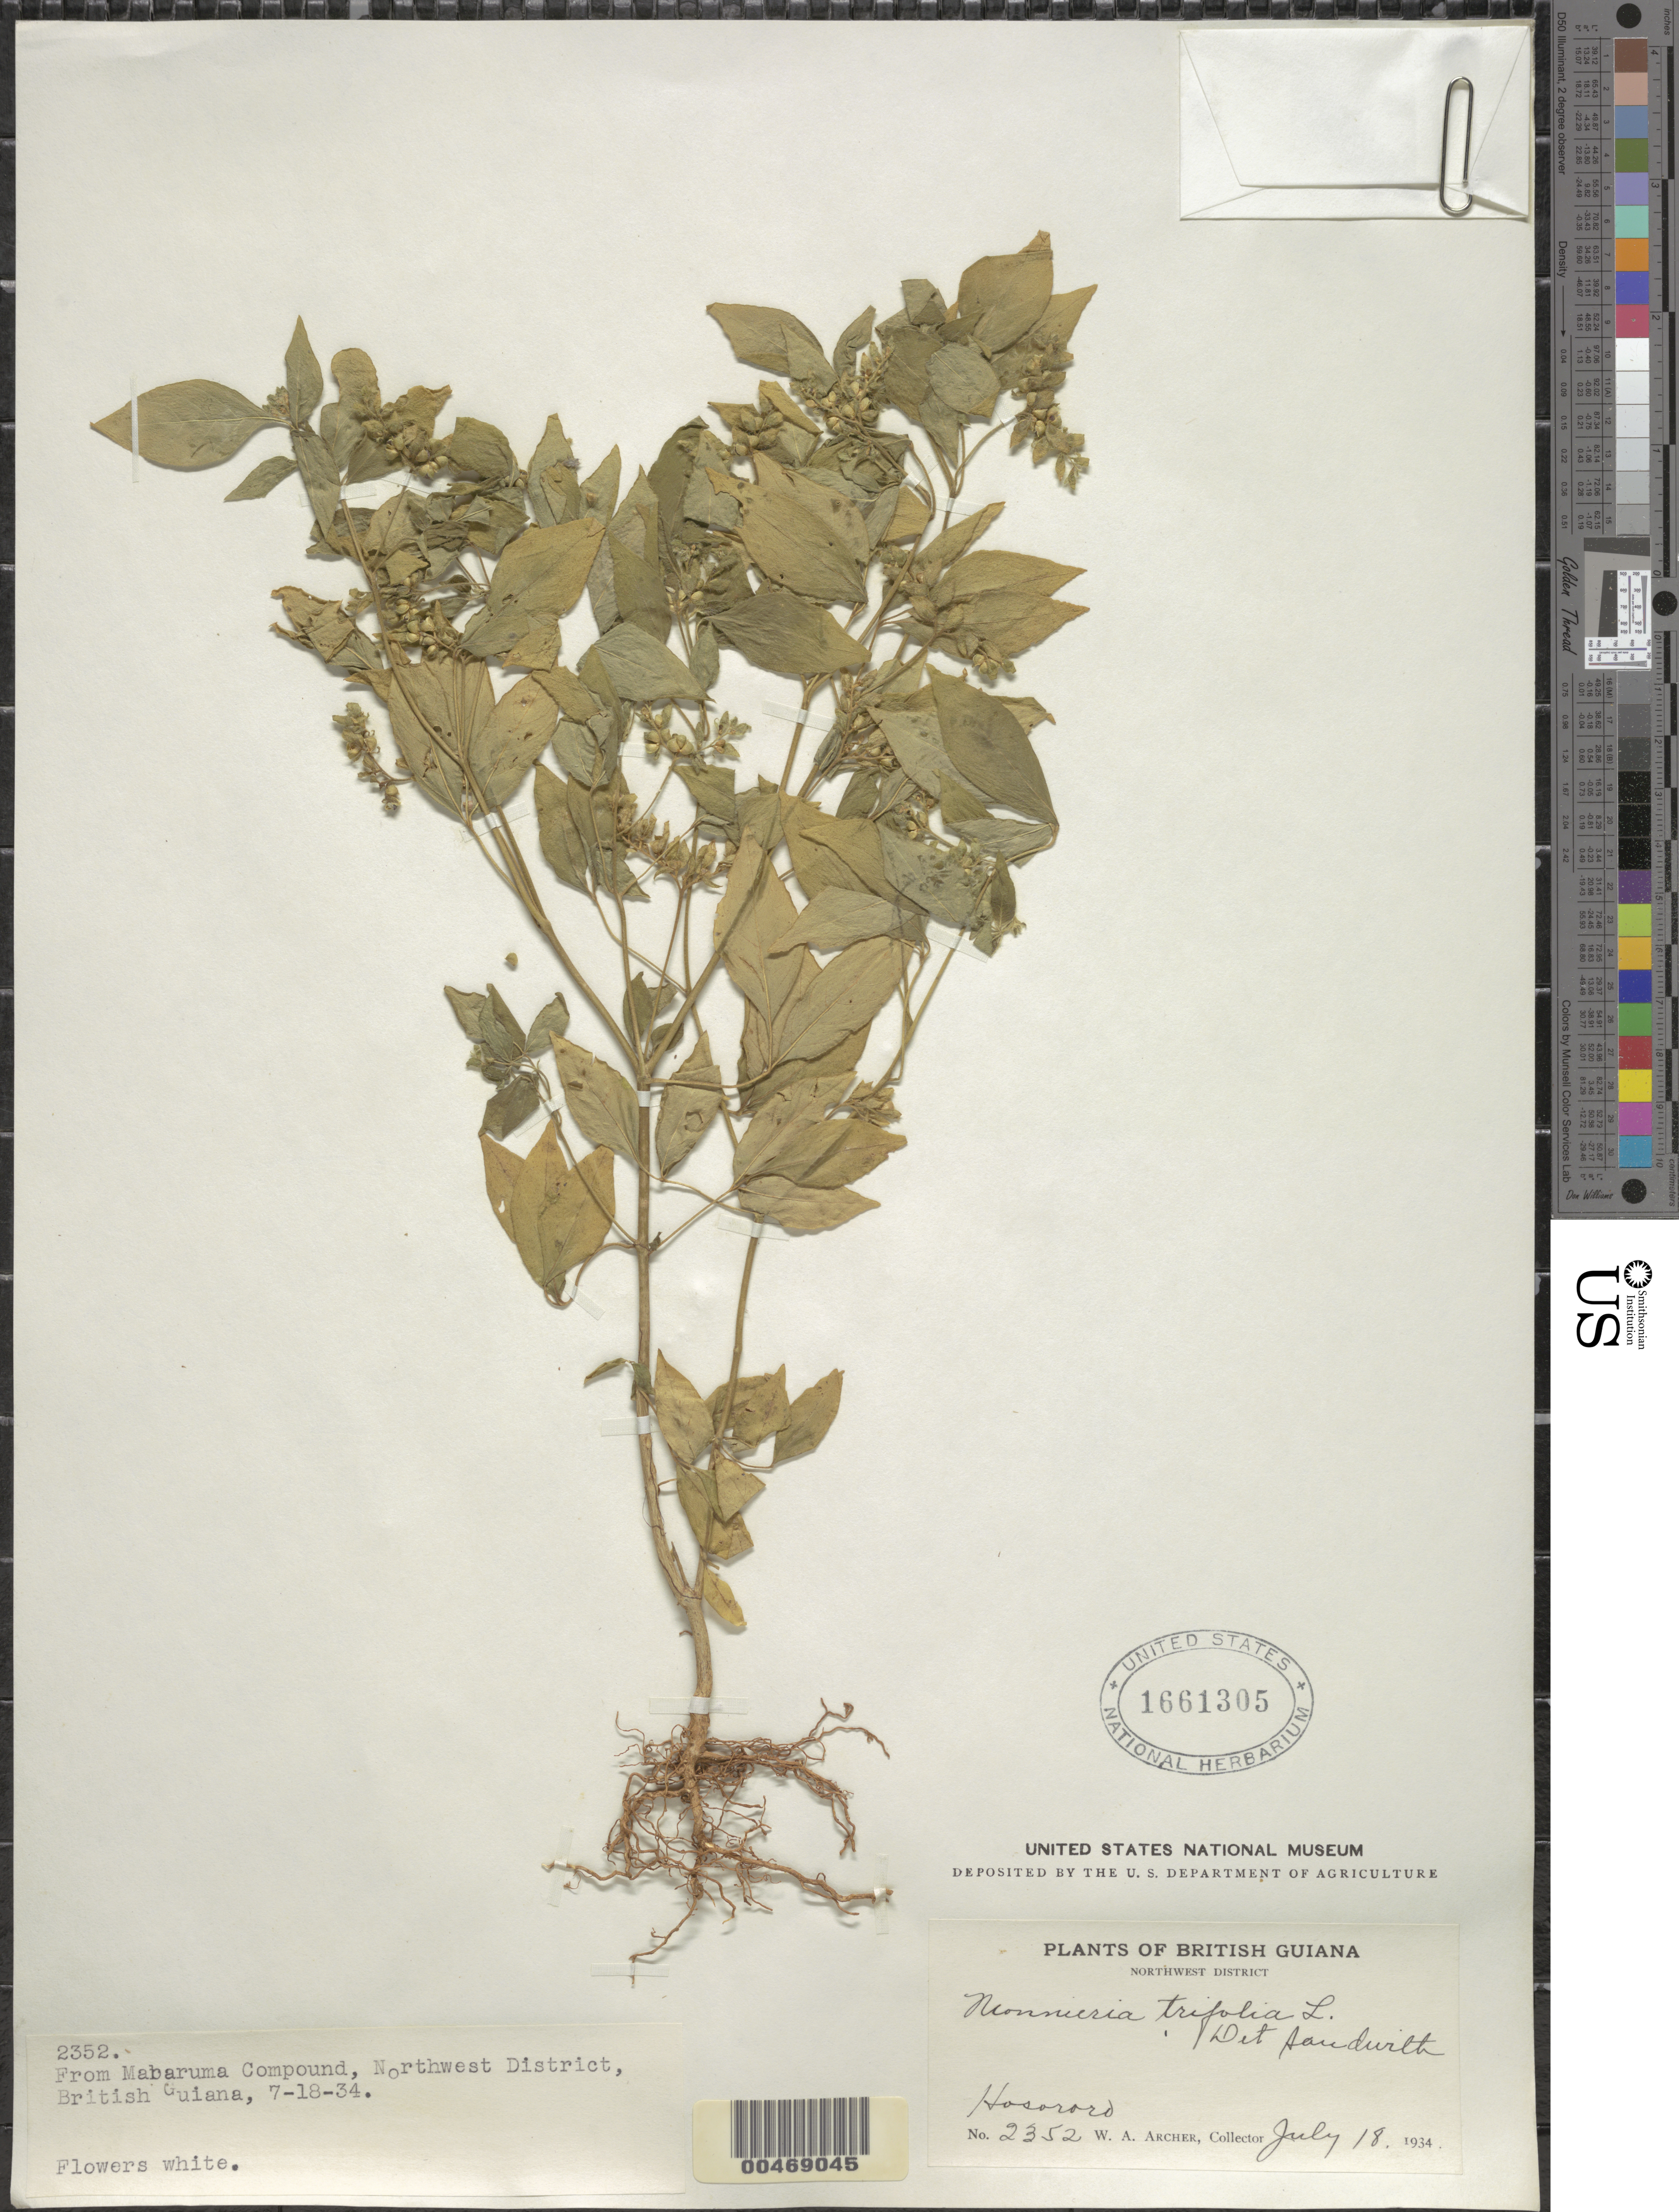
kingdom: Plantae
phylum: Tracheophyta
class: Magnoliopsida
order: Sapindales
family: Rutaceae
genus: Ertela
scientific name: Ertela trifolia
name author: (L.) Kuntze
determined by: Strong, Mark T., (BOT), Smithsonian Institution - National Museum of Natural History (UNITED STATES)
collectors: W. A. Archer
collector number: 2352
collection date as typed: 18-Jul-34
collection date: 1934-07-18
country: Guyana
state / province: Barima-Waini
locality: Hosororo, NW Dist.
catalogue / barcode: US 1661305